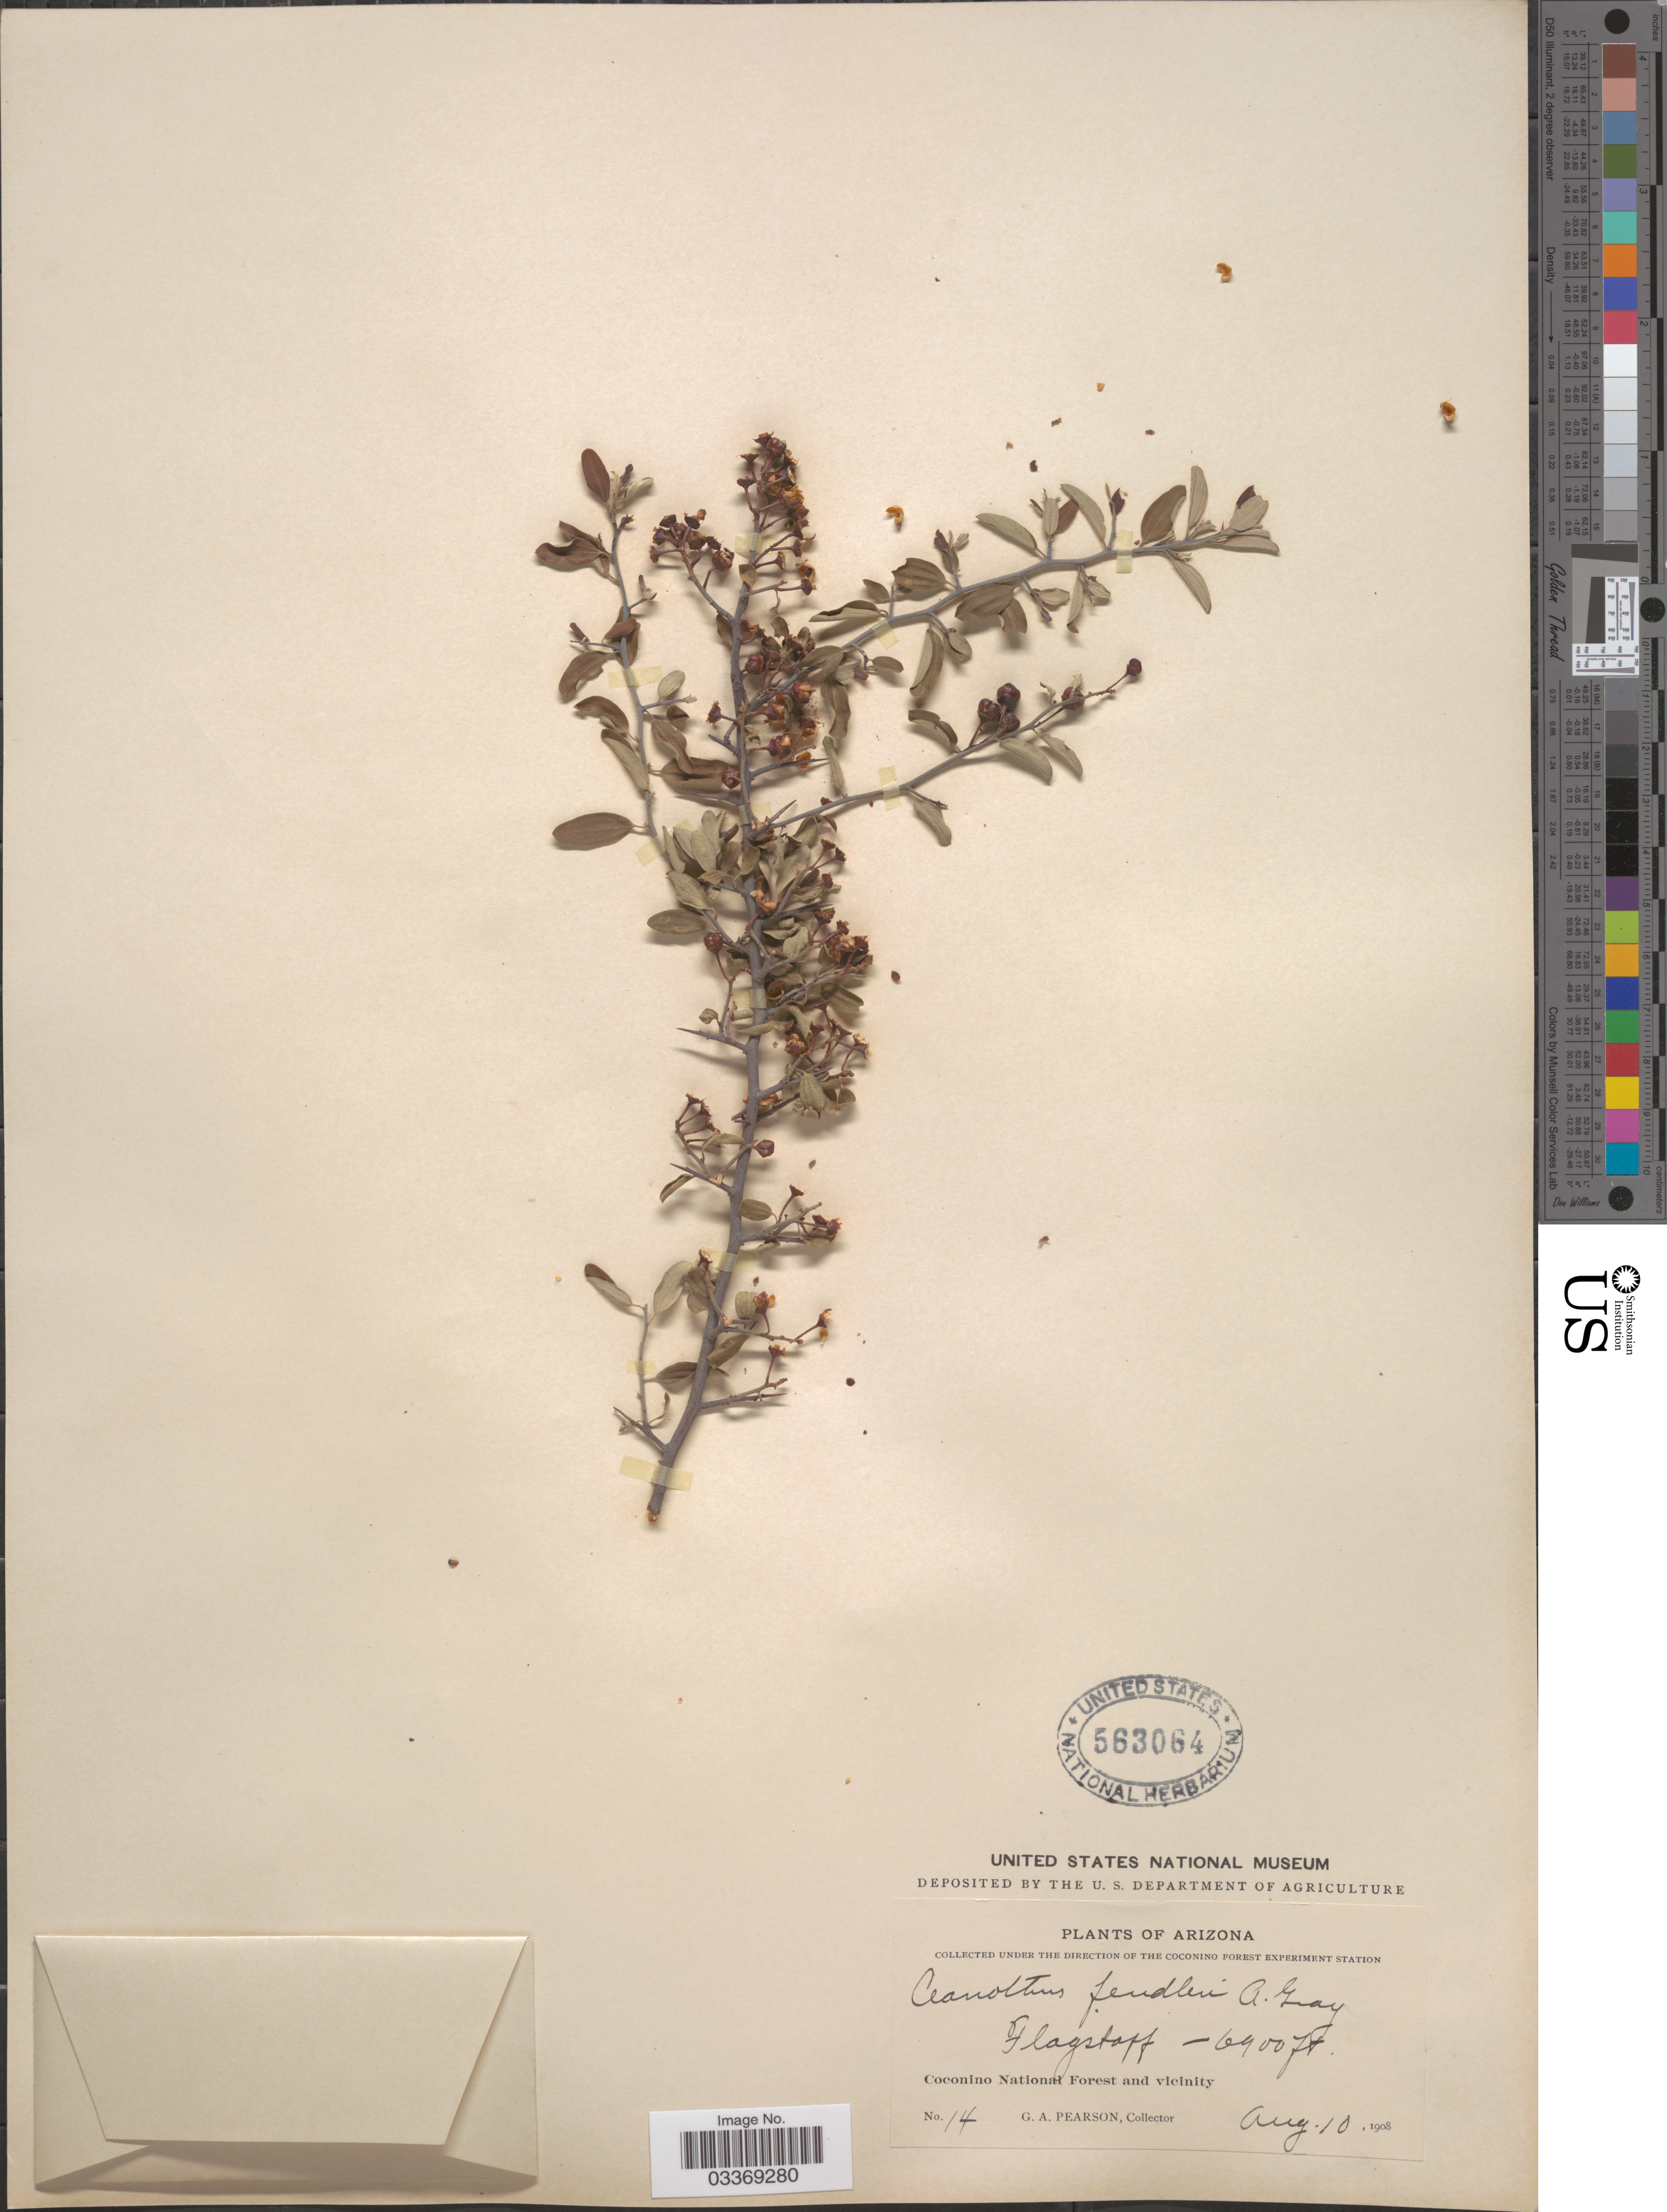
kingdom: Plantae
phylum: Tracheophyta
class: Magnoliopsida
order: Rosales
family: Rhamnaceae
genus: Ceanothus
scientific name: Ceanothus fendleri var. viridis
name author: A. Gray ex Trel.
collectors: G. Pearson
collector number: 14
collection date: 1908-08-10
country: United States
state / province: Arizona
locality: Flagstaff, Coconino National Forest and vicinity.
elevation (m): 2103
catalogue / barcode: US 563064